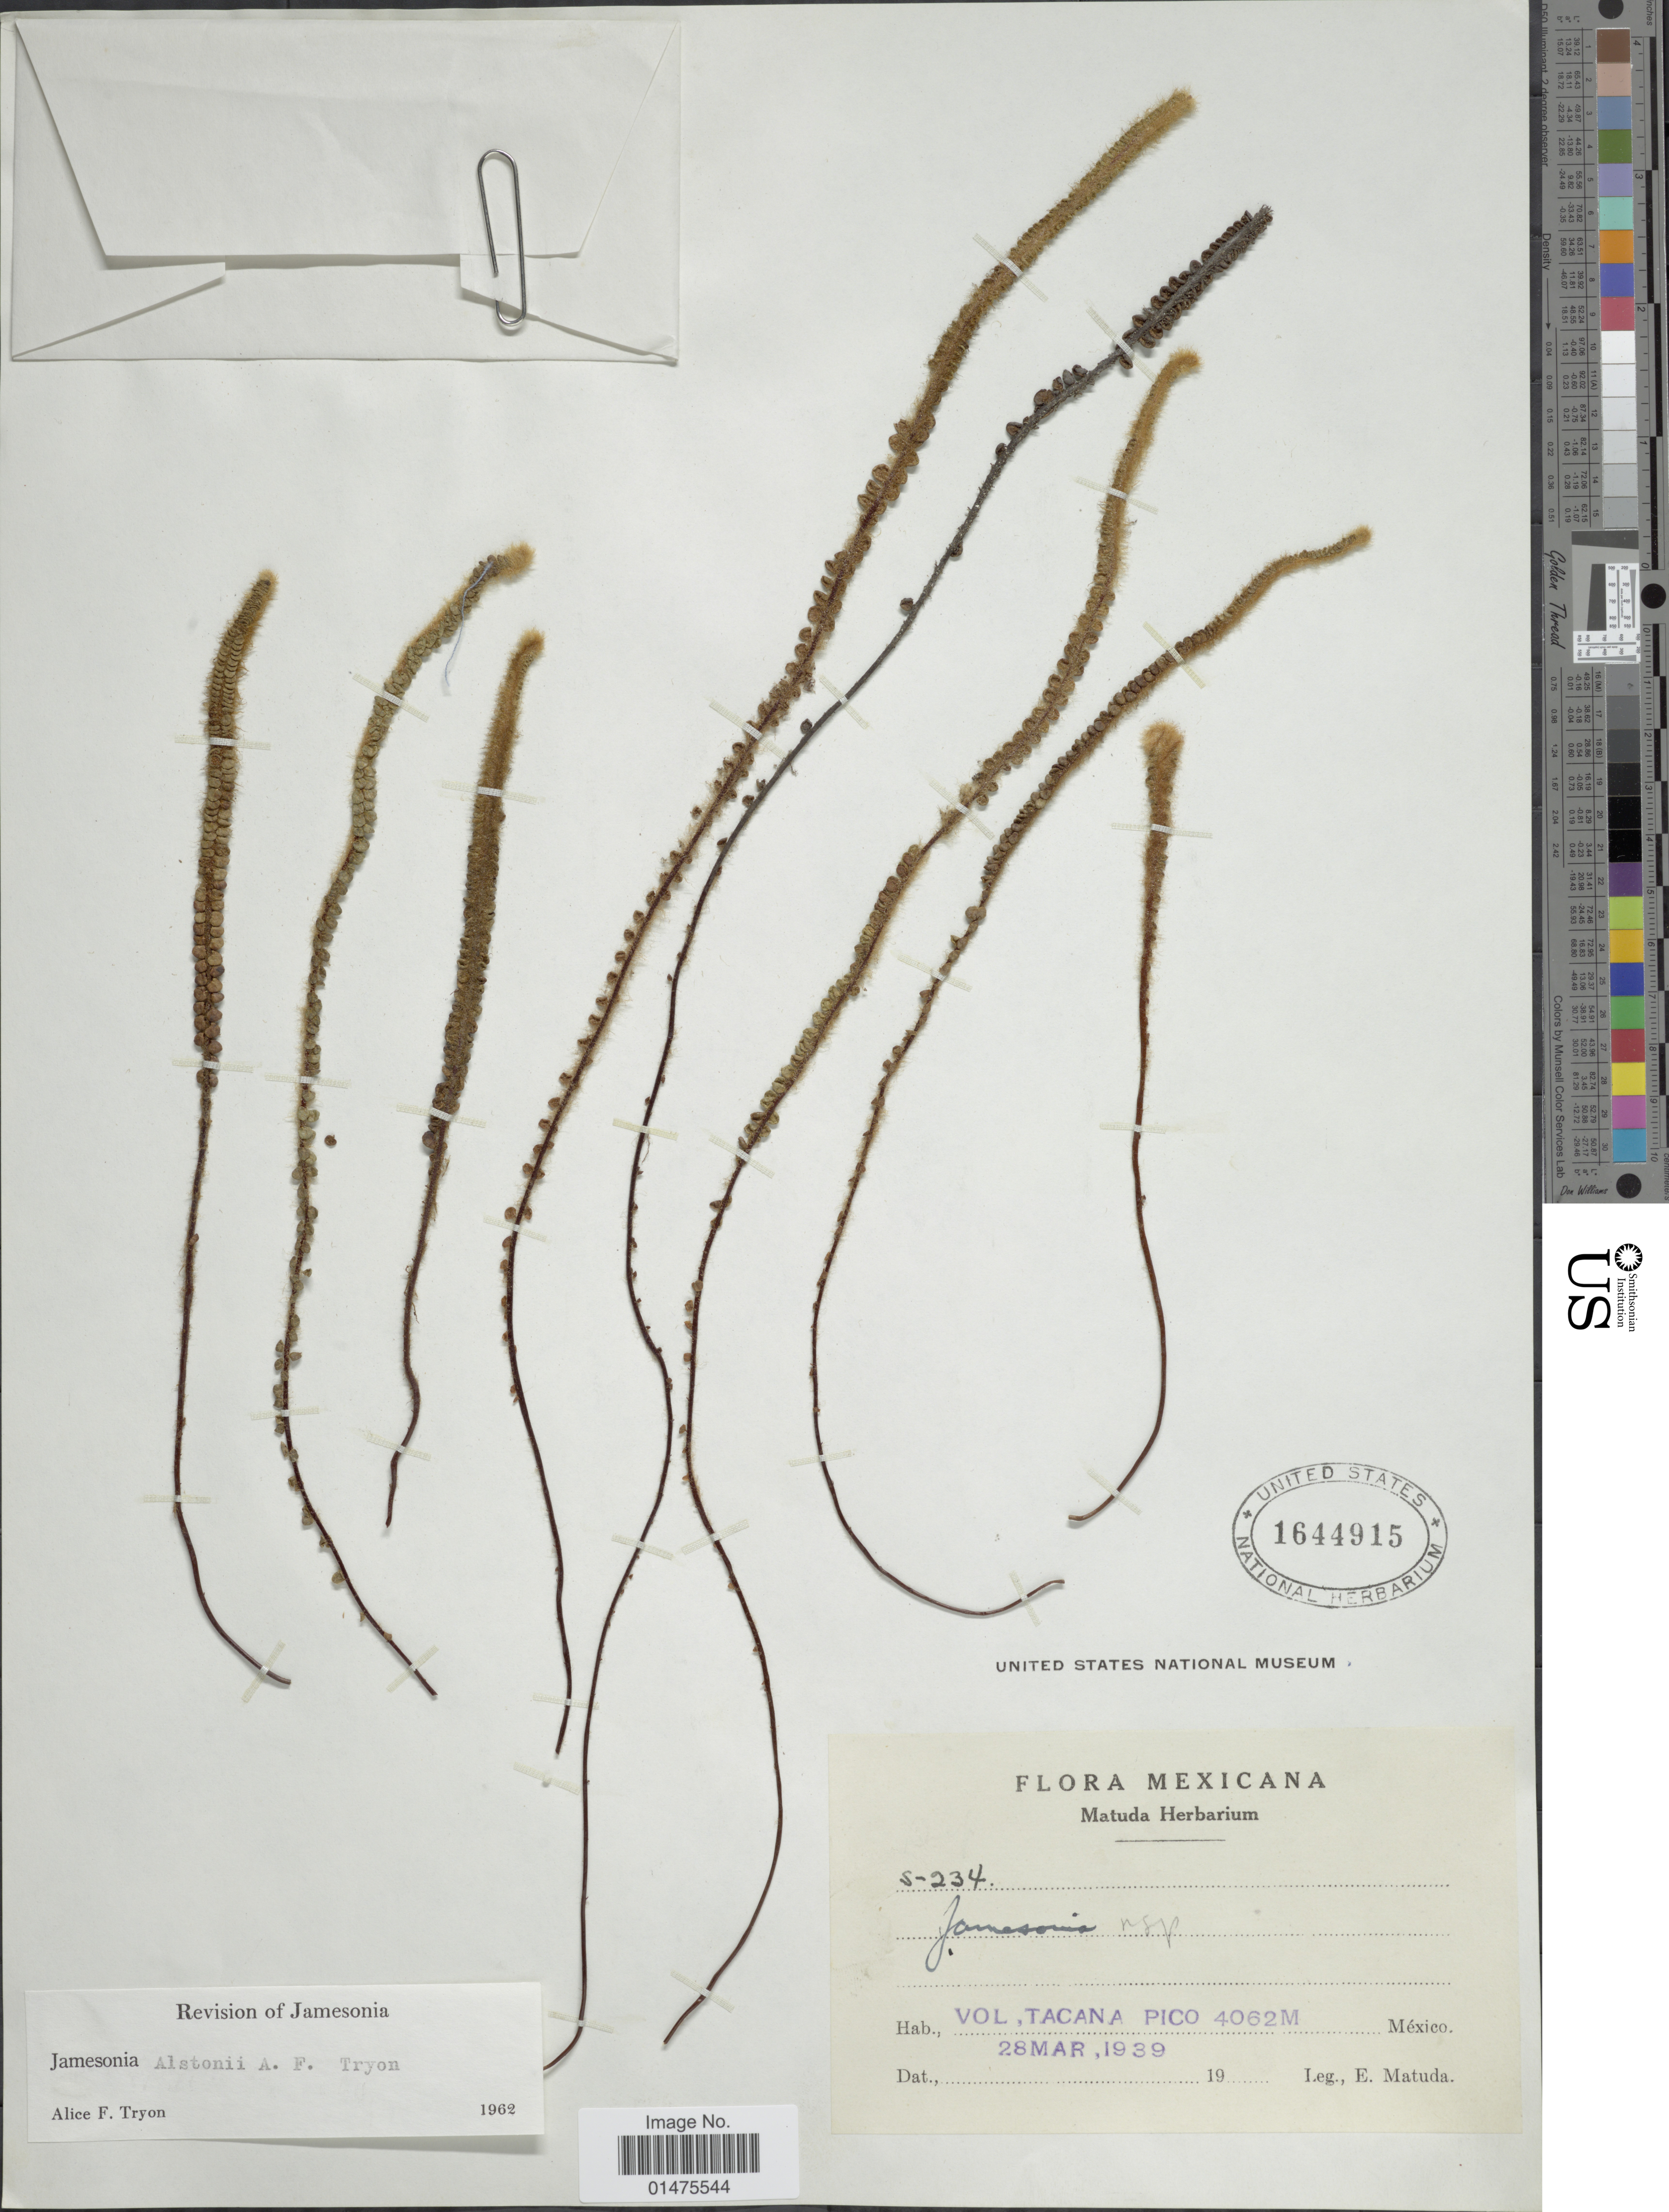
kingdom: Plantae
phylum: Tracheophyta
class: Polypodiopsida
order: Polypodiales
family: Pteridaceae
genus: Jamesonia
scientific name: Jamesonia alstonii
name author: A.F. Tryon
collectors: E. Matuda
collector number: S-234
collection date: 1939-03-28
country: Mexico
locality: Vol, Tacana Pico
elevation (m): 4062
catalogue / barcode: US 1644915